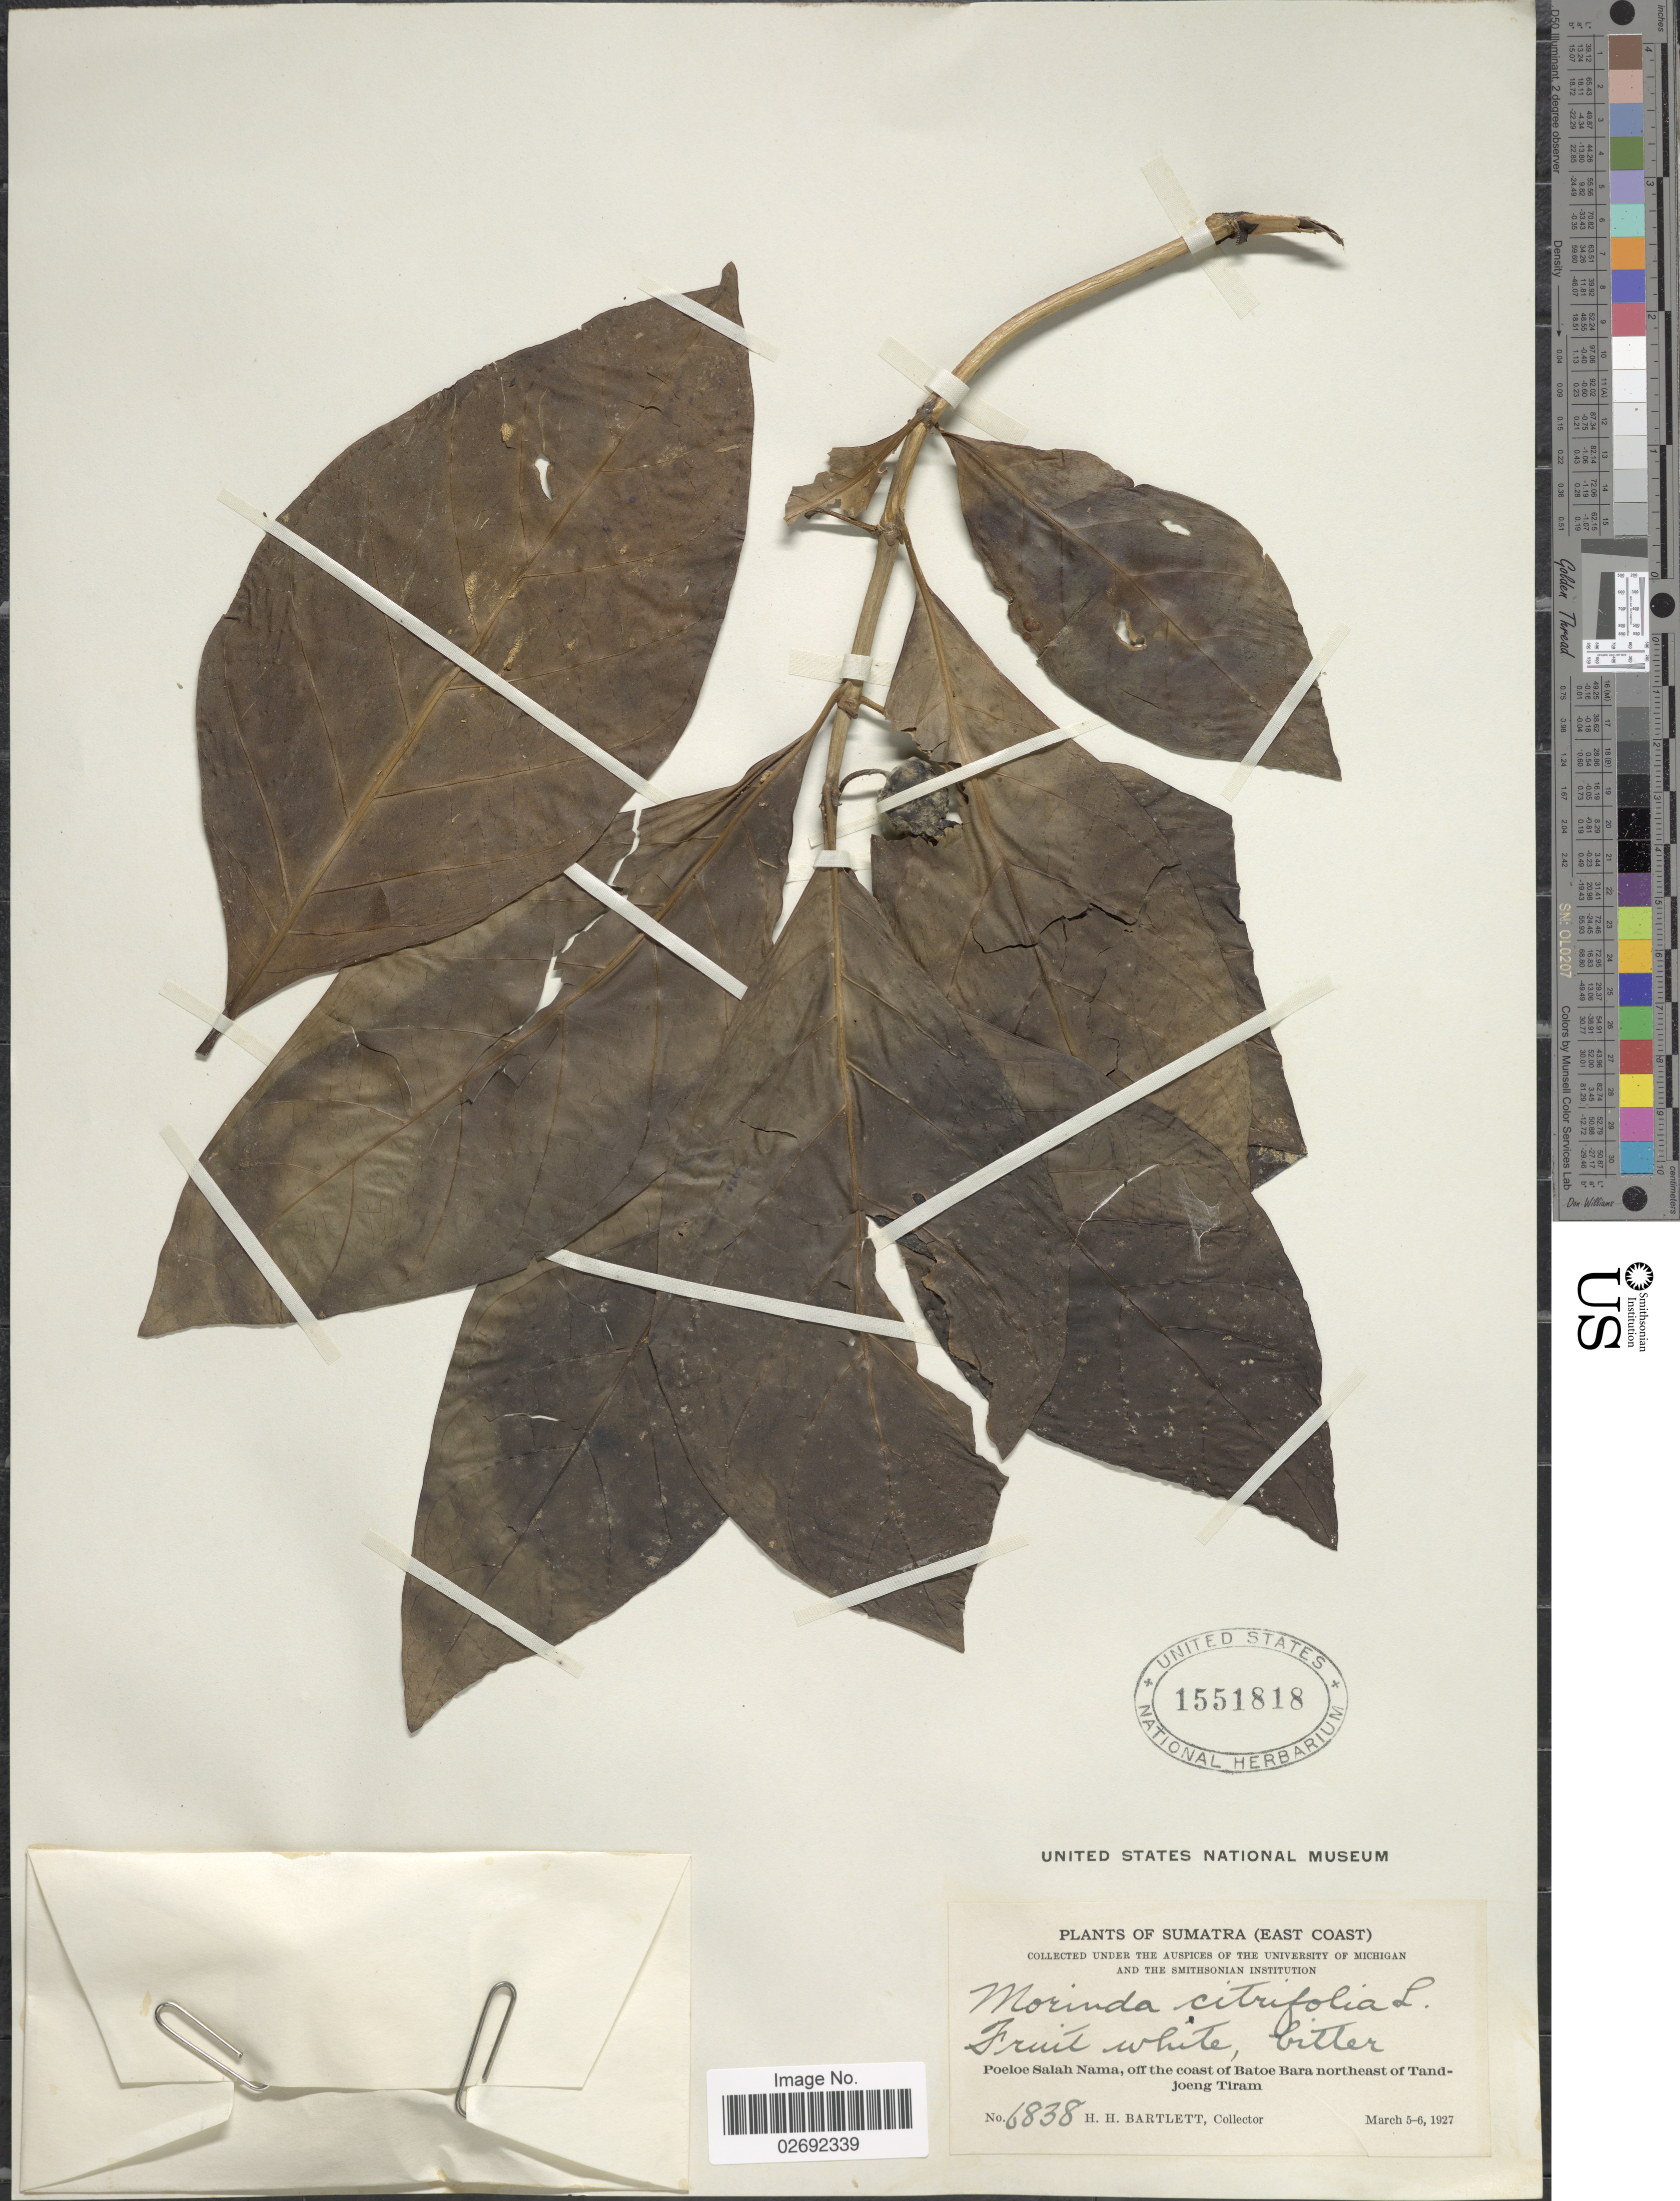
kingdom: Plantae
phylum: Tracheophyta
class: Magnoliopsida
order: Gentianales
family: Rubiaceae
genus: Morinda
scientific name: Morinda citrifolia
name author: L.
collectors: H. H. Bartlett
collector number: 6838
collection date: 1927-03-05/1927-03-06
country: Indonesia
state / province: Sumatra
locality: (East Coast) Poeloe Salah Nama, off the coast of Batoe Bara northeast of Tandjoeng Tiram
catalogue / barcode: US 1551818